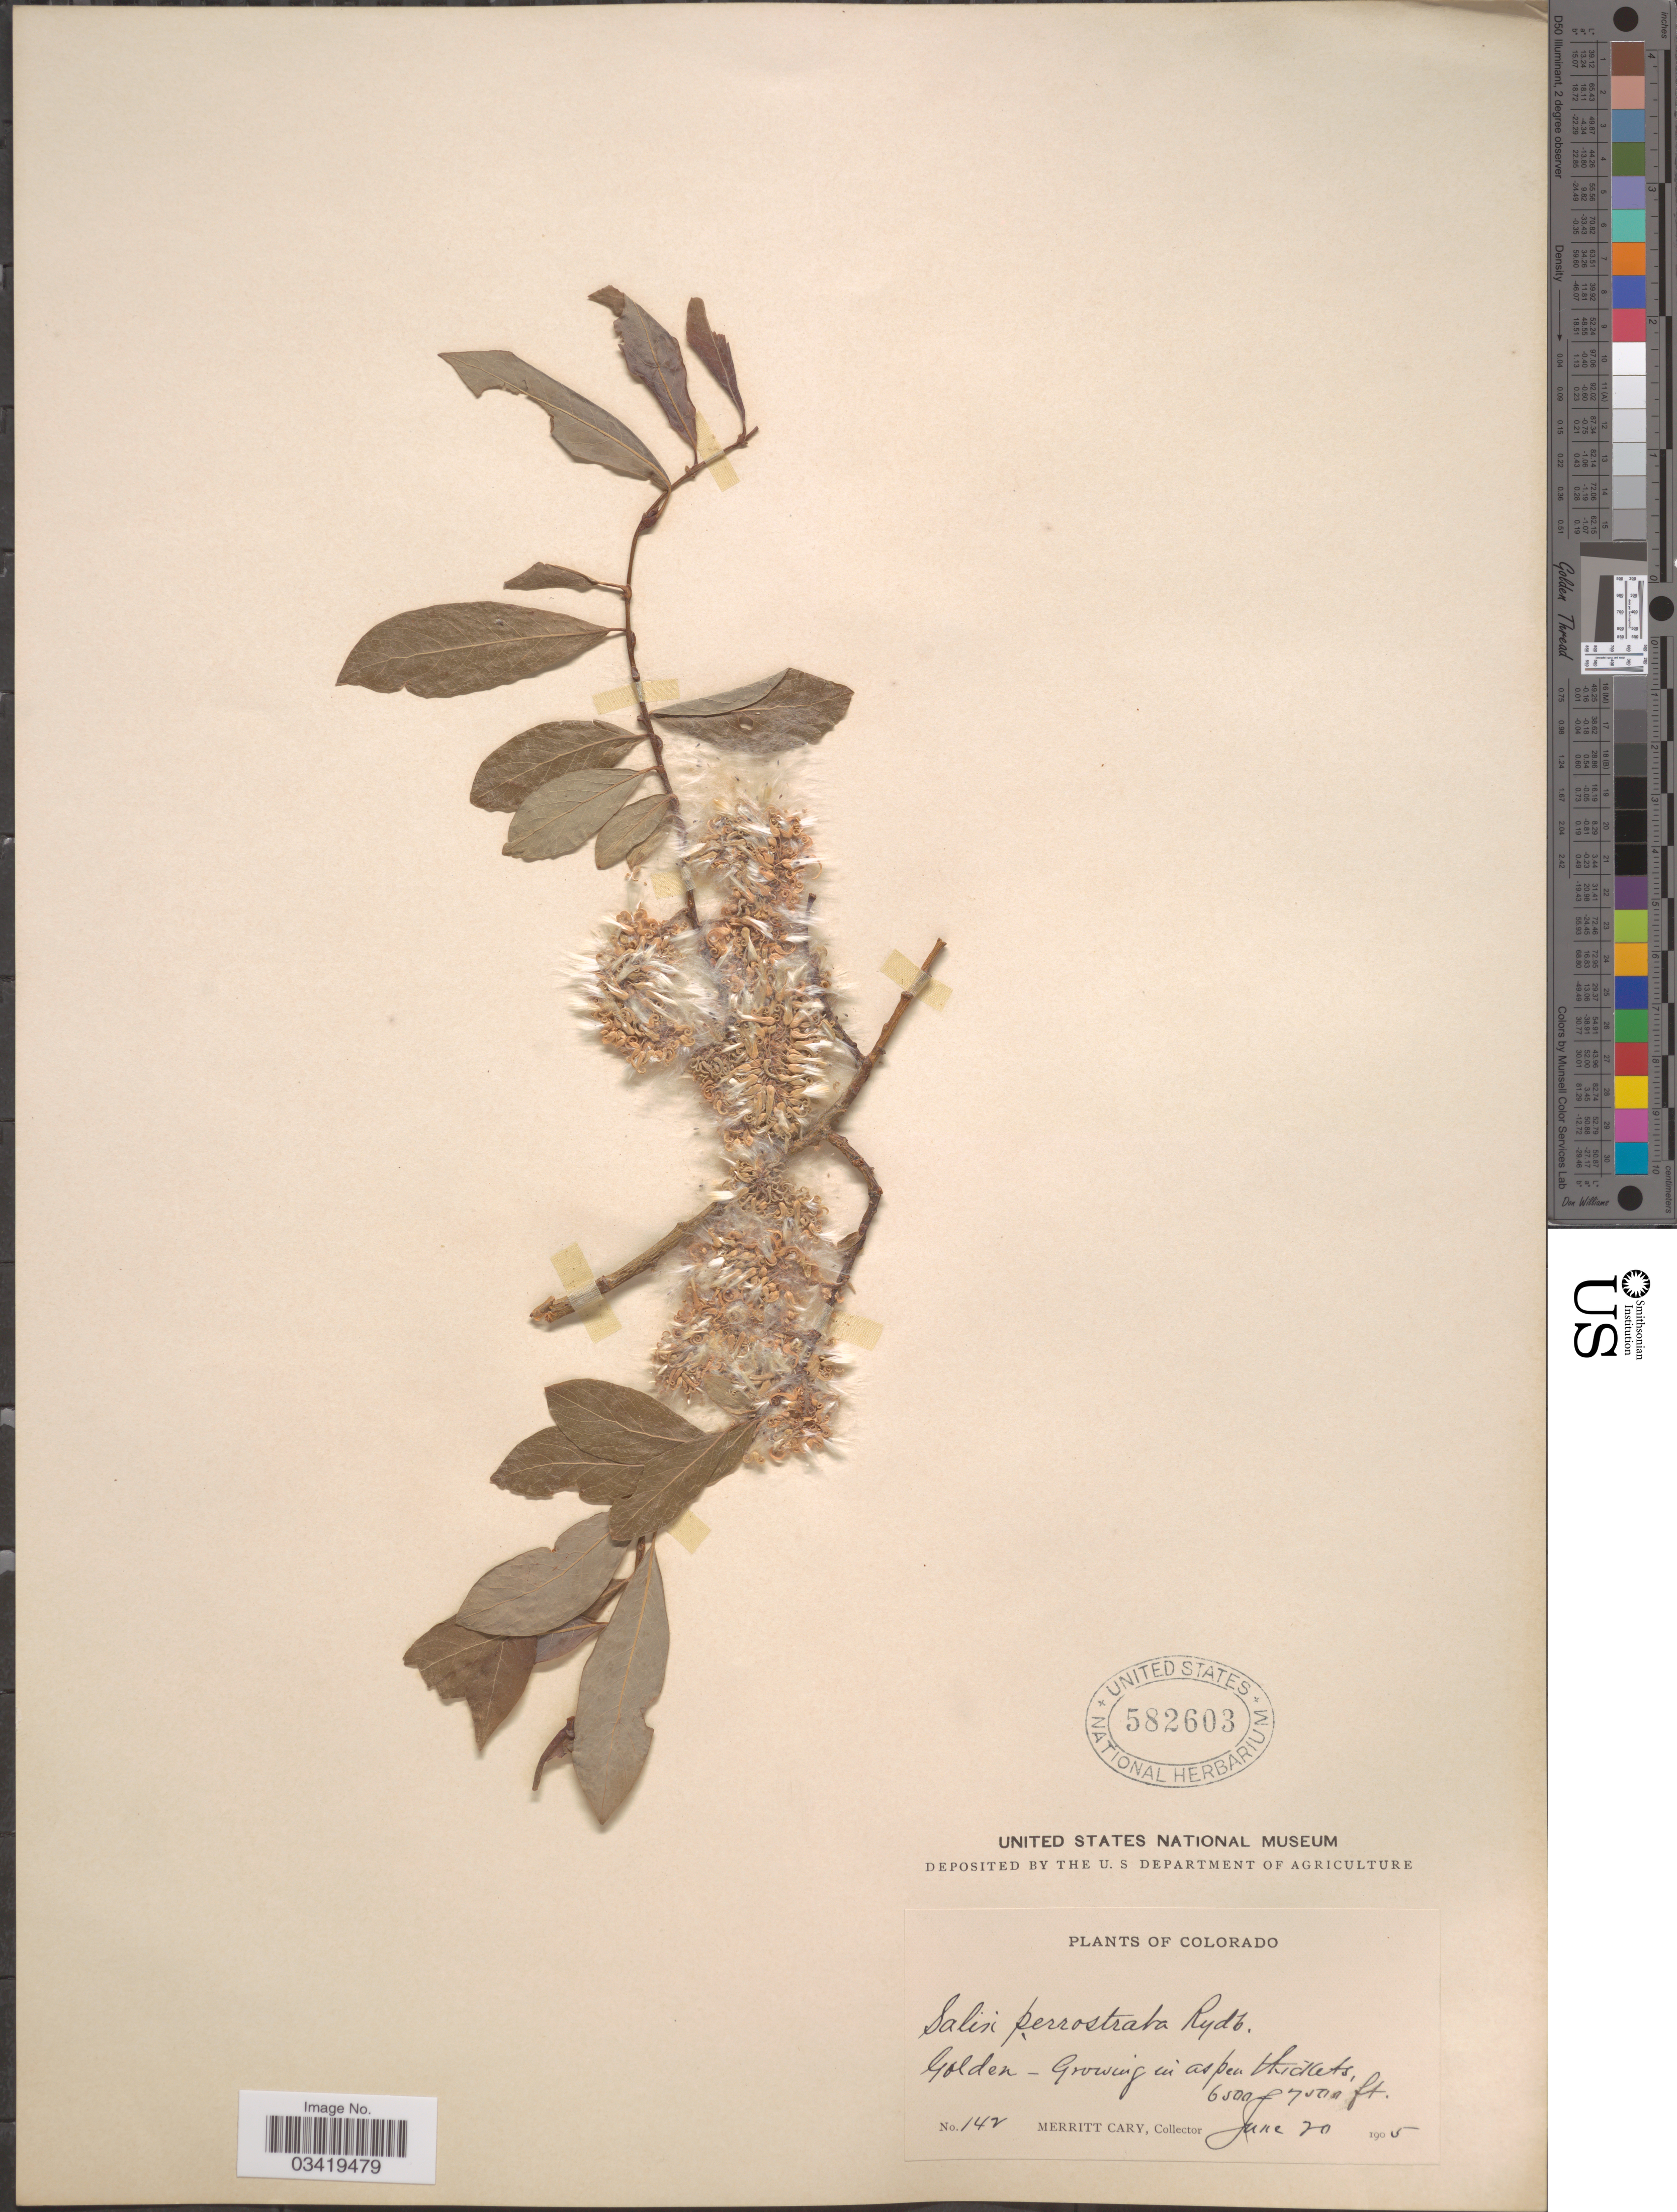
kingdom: Plantae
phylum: Tracheophyta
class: Magnoliopsida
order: Malpighiales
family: Salicaceae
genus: Salix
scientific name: Salix bebbiana var. perrostrata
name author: Sarg.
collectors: M. Cary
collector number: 142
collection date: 1905-06-20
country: United States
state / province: Colorado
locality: Golden.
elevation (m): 1981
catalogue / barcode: US 582603